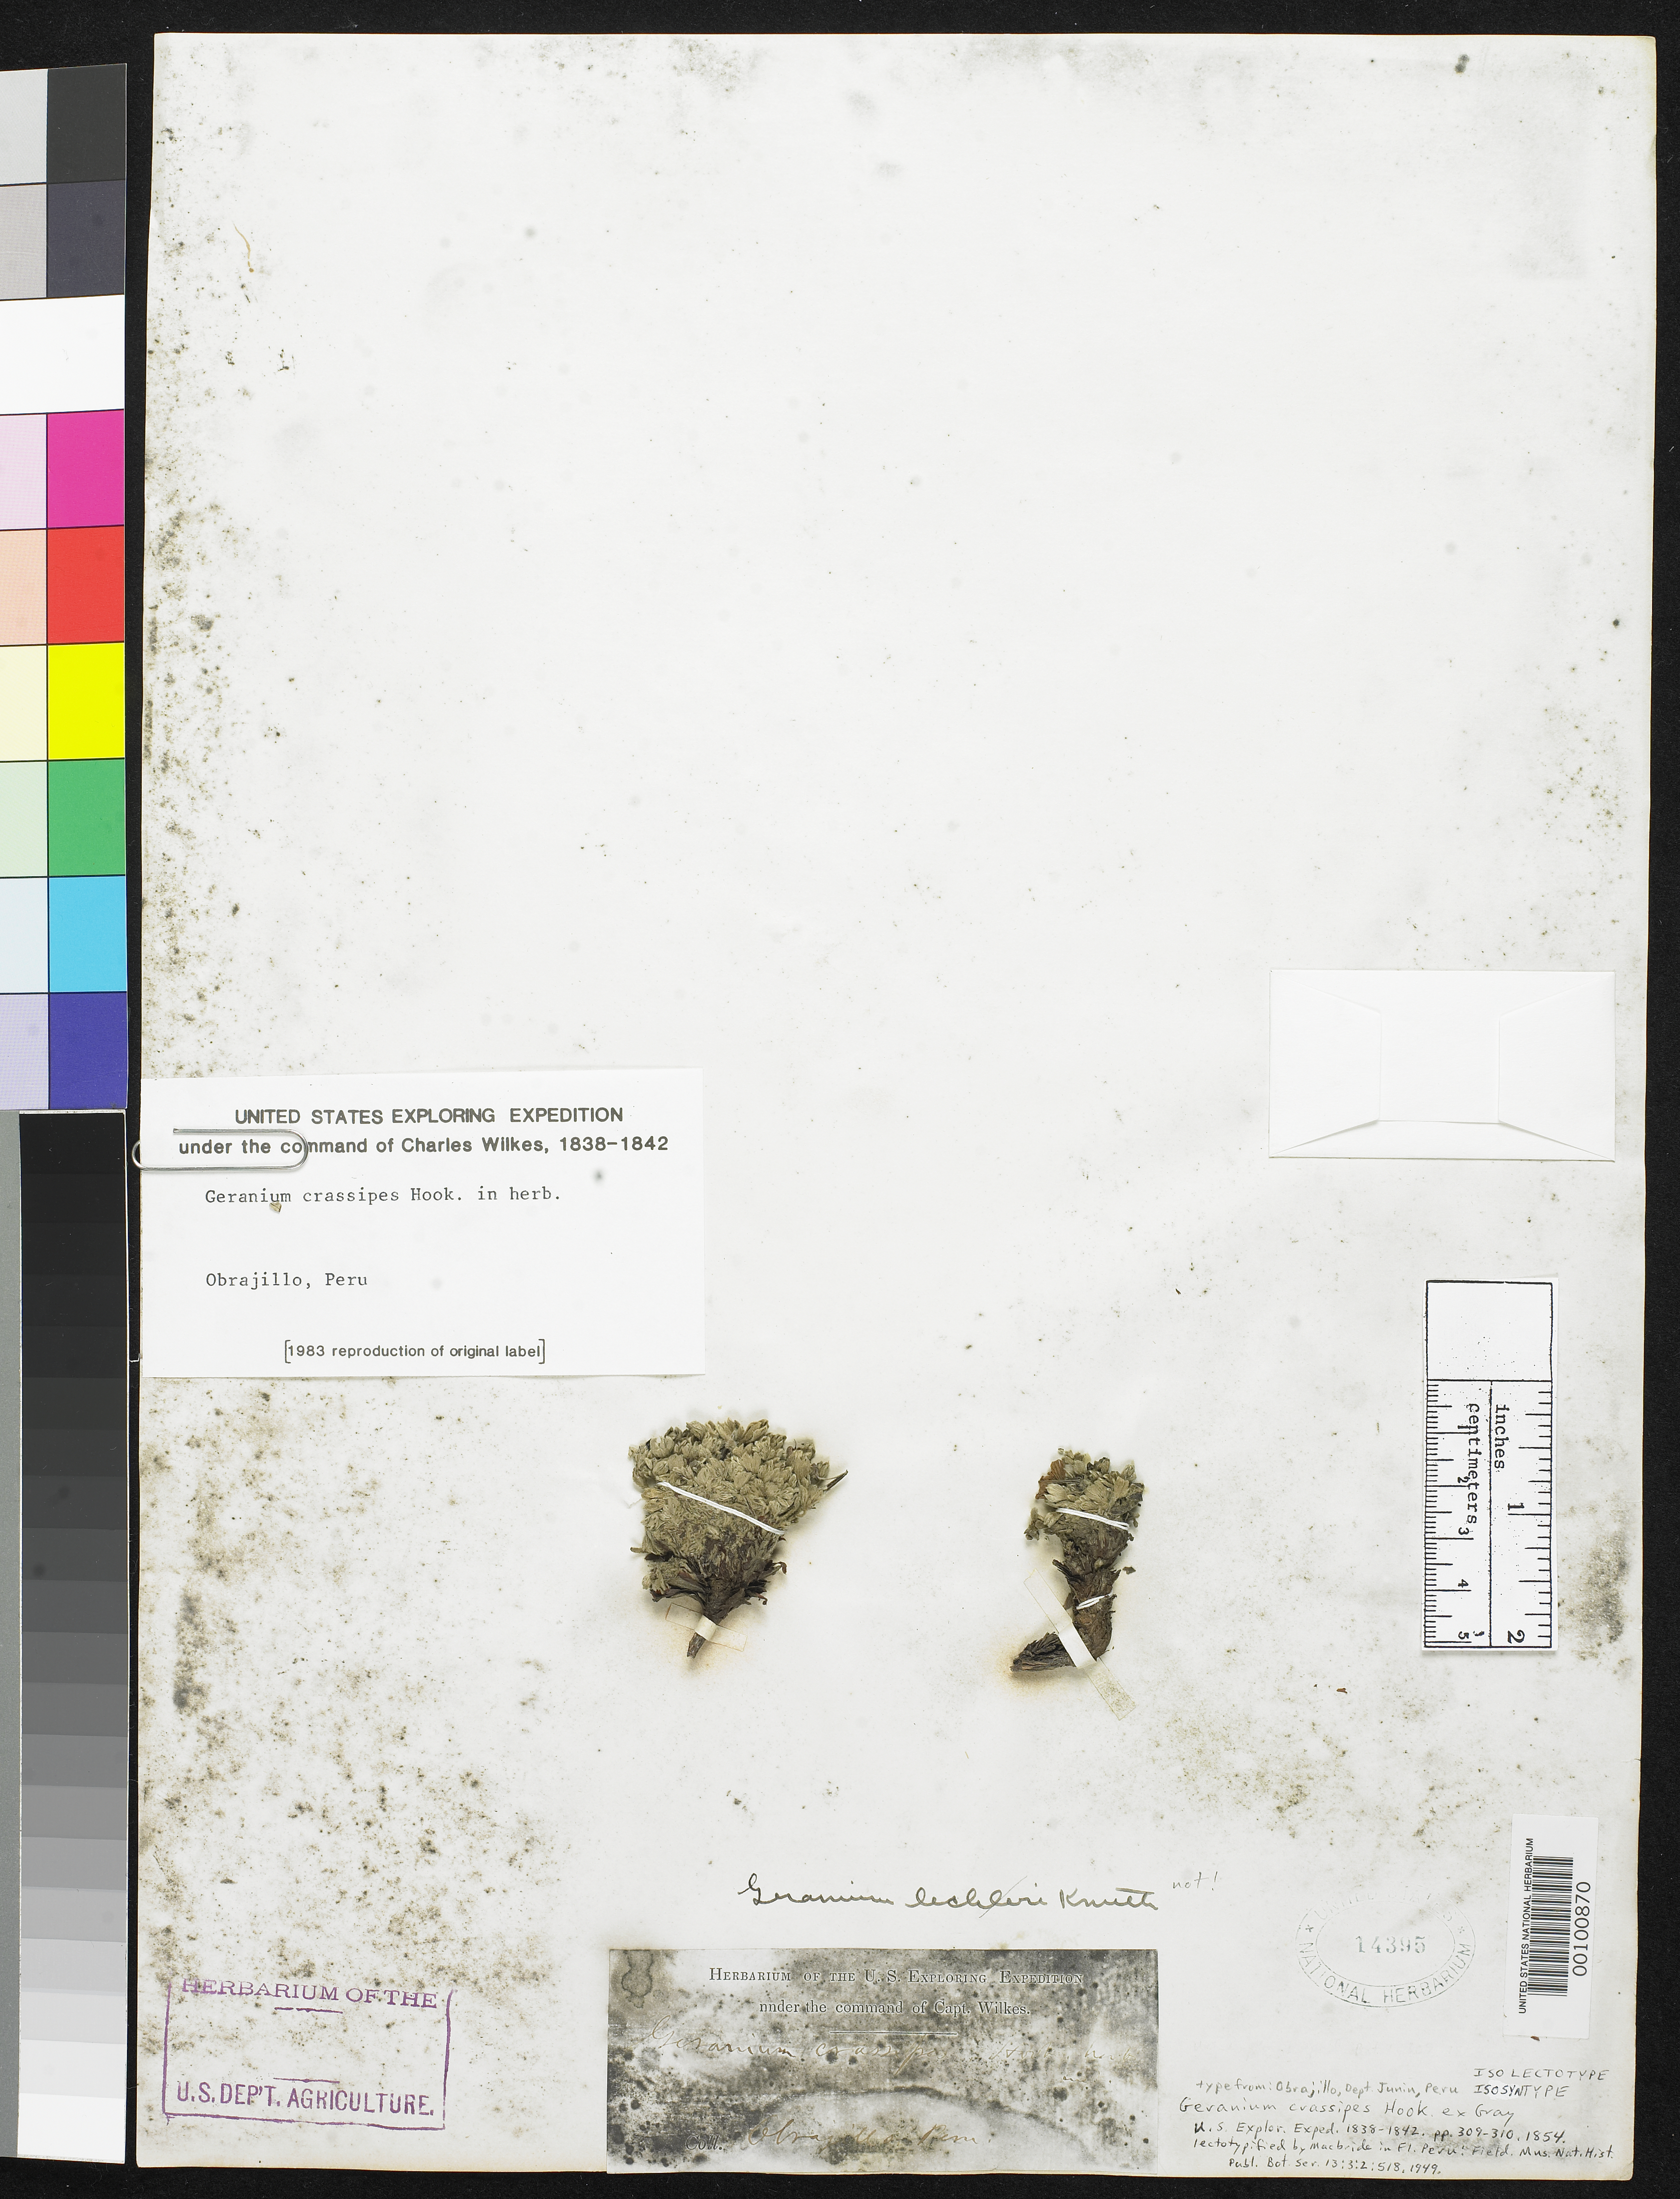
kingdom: Plantae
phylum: Tracheophyta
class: Magnoliopsida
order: Geraniales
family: Geraniaceae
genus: Geranium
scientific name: Geranium crassipes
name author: Hook. & A. Gray in Wilkes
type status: Isolectotype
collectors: Wilkes Explor. Exped.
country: Peru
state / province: Junín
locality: Obrajillo.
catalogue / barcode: US 14395